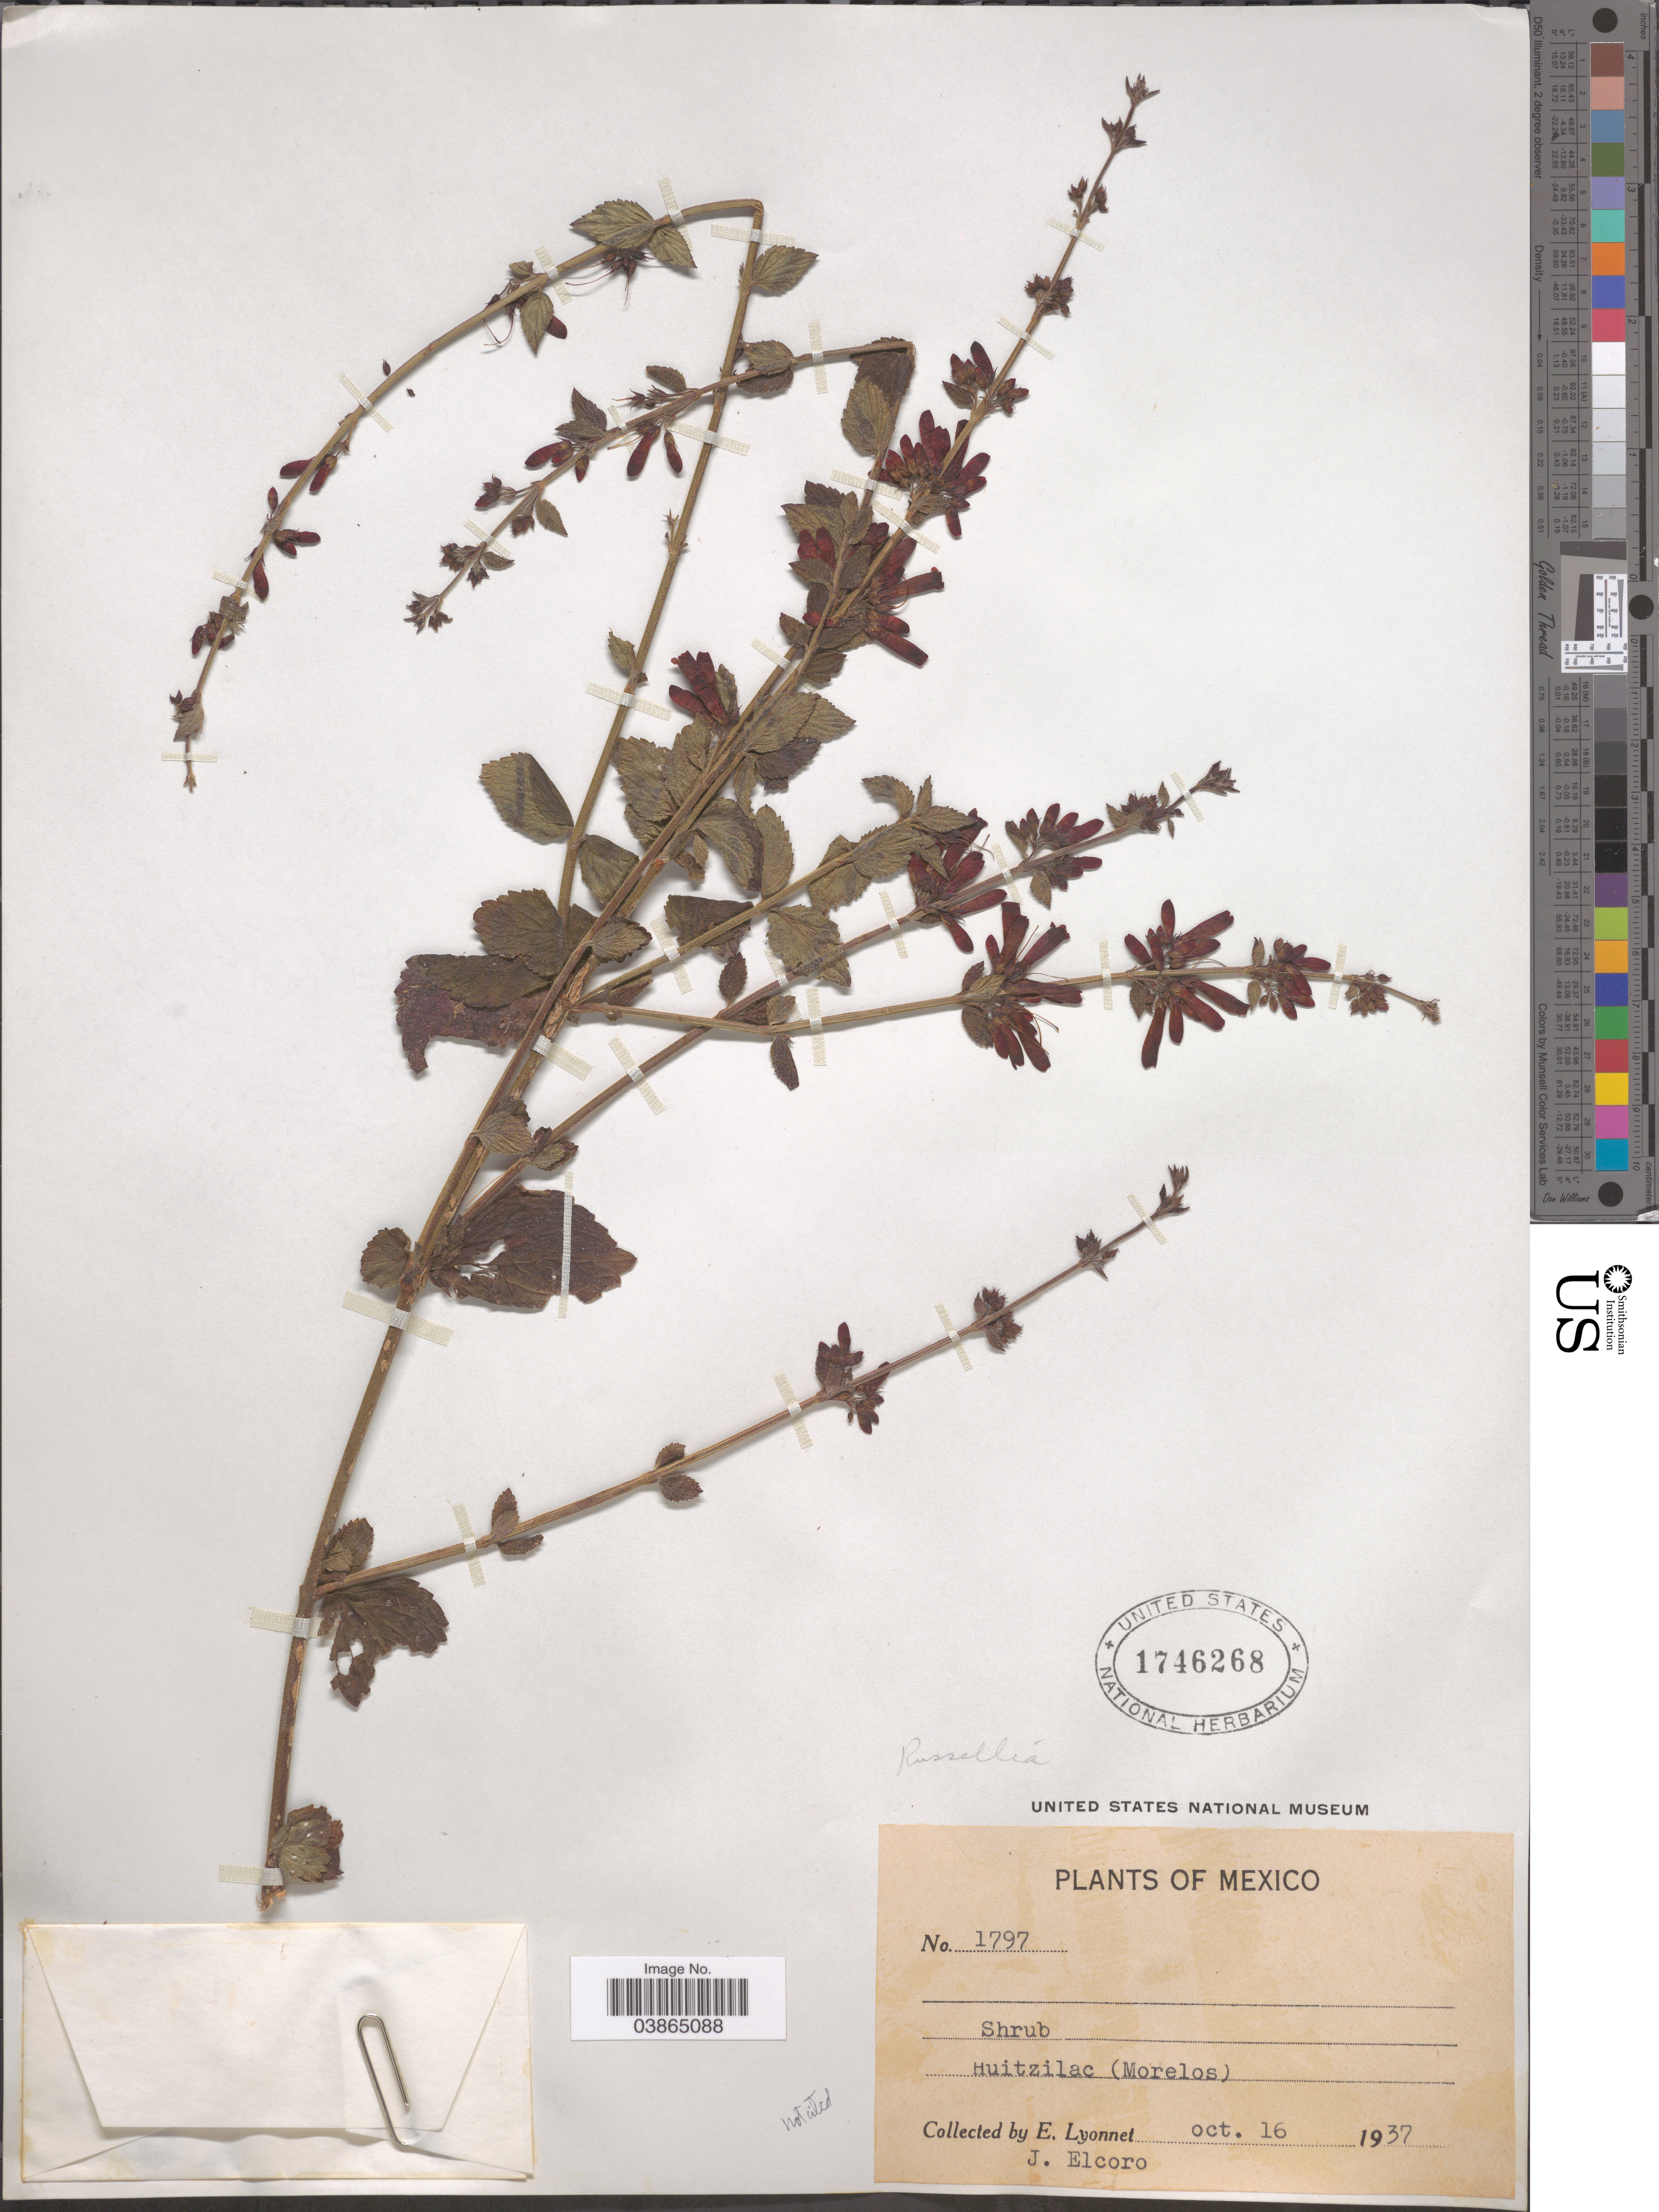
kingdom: Plantae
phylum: Tracheophyta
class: Magnoliopsida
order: Lamiales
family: Plantaginaceae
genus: Russelia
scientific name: Russelia sp.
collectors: E. Lyonnet & J. Elcoro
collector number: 1797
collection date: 1937-10-16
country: Mexico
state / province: Morelos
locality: Huitzilac (Morelos).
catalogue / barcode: US 1746268